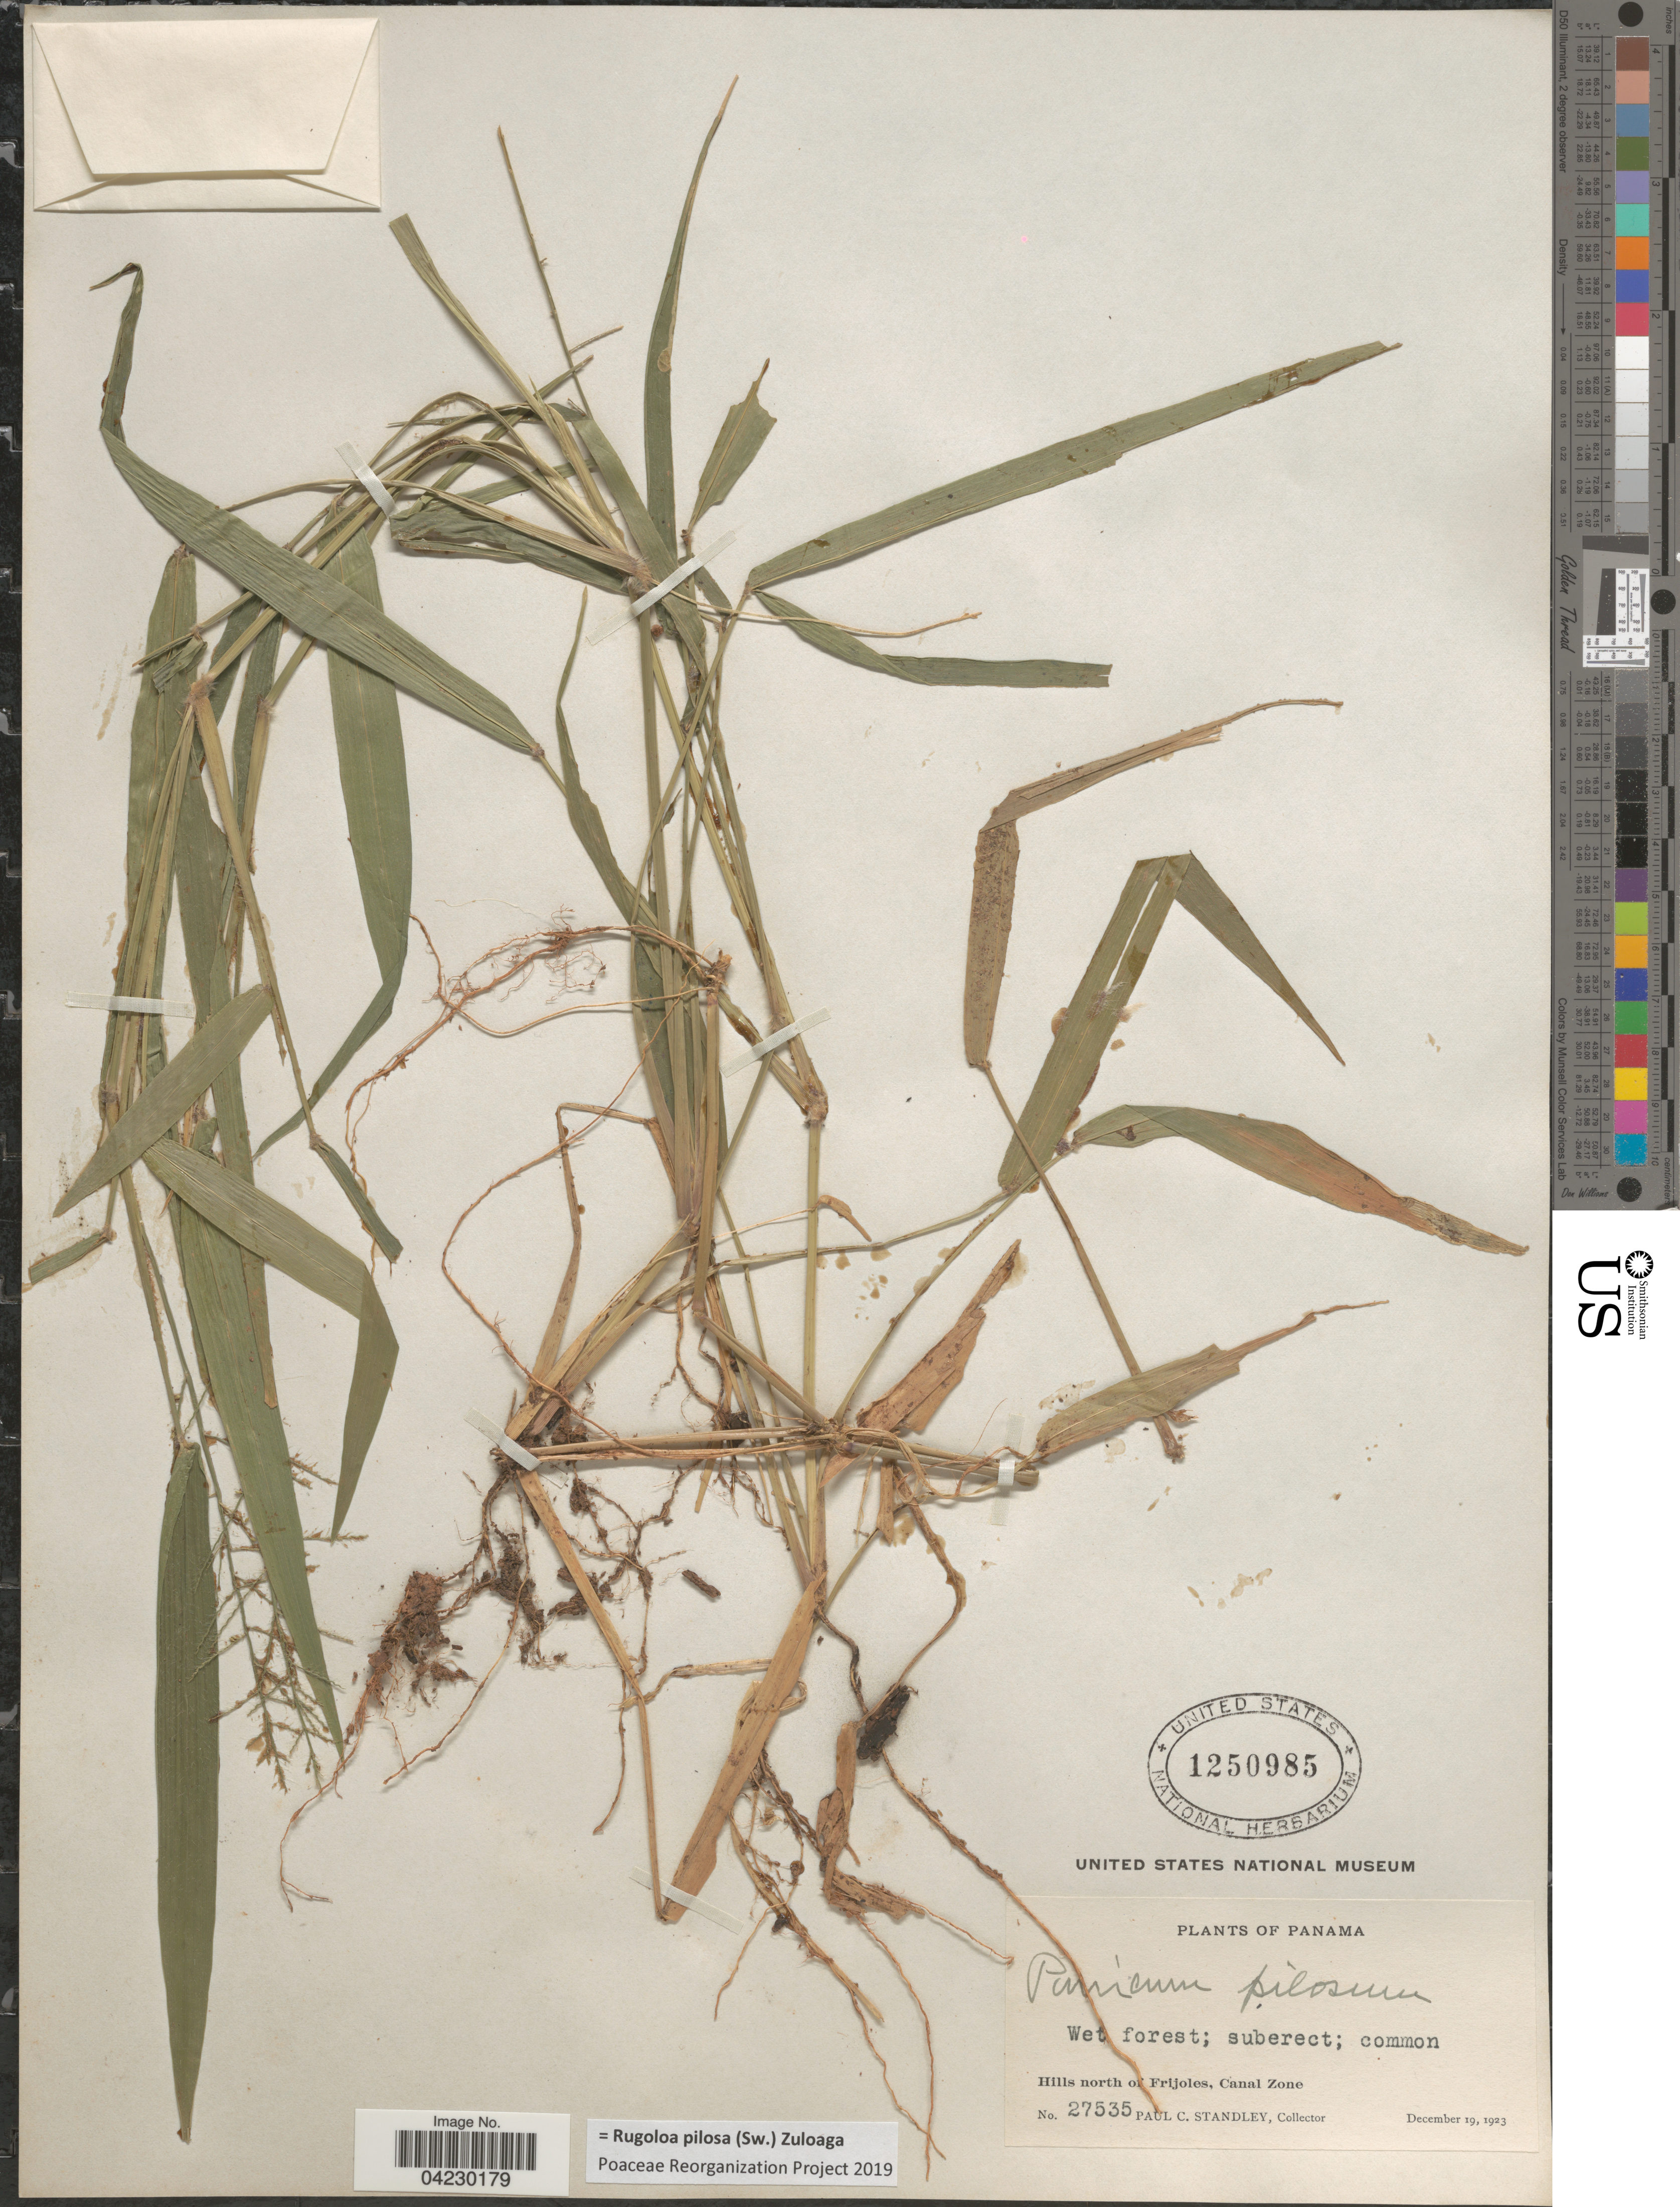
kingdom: Plantae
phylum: Tracheophyta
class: Liliopsida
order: Poales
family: Poaceae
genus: Rugoloa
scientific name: Rugoloa pilosa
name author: (Sw.) Zuloaga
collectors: P. C. Standley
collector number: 27535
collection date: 1923-12-19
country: Panama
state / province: Colón / Panamá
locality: Hills north of Frijoles, Canal Zone.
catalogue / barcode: US 1250985